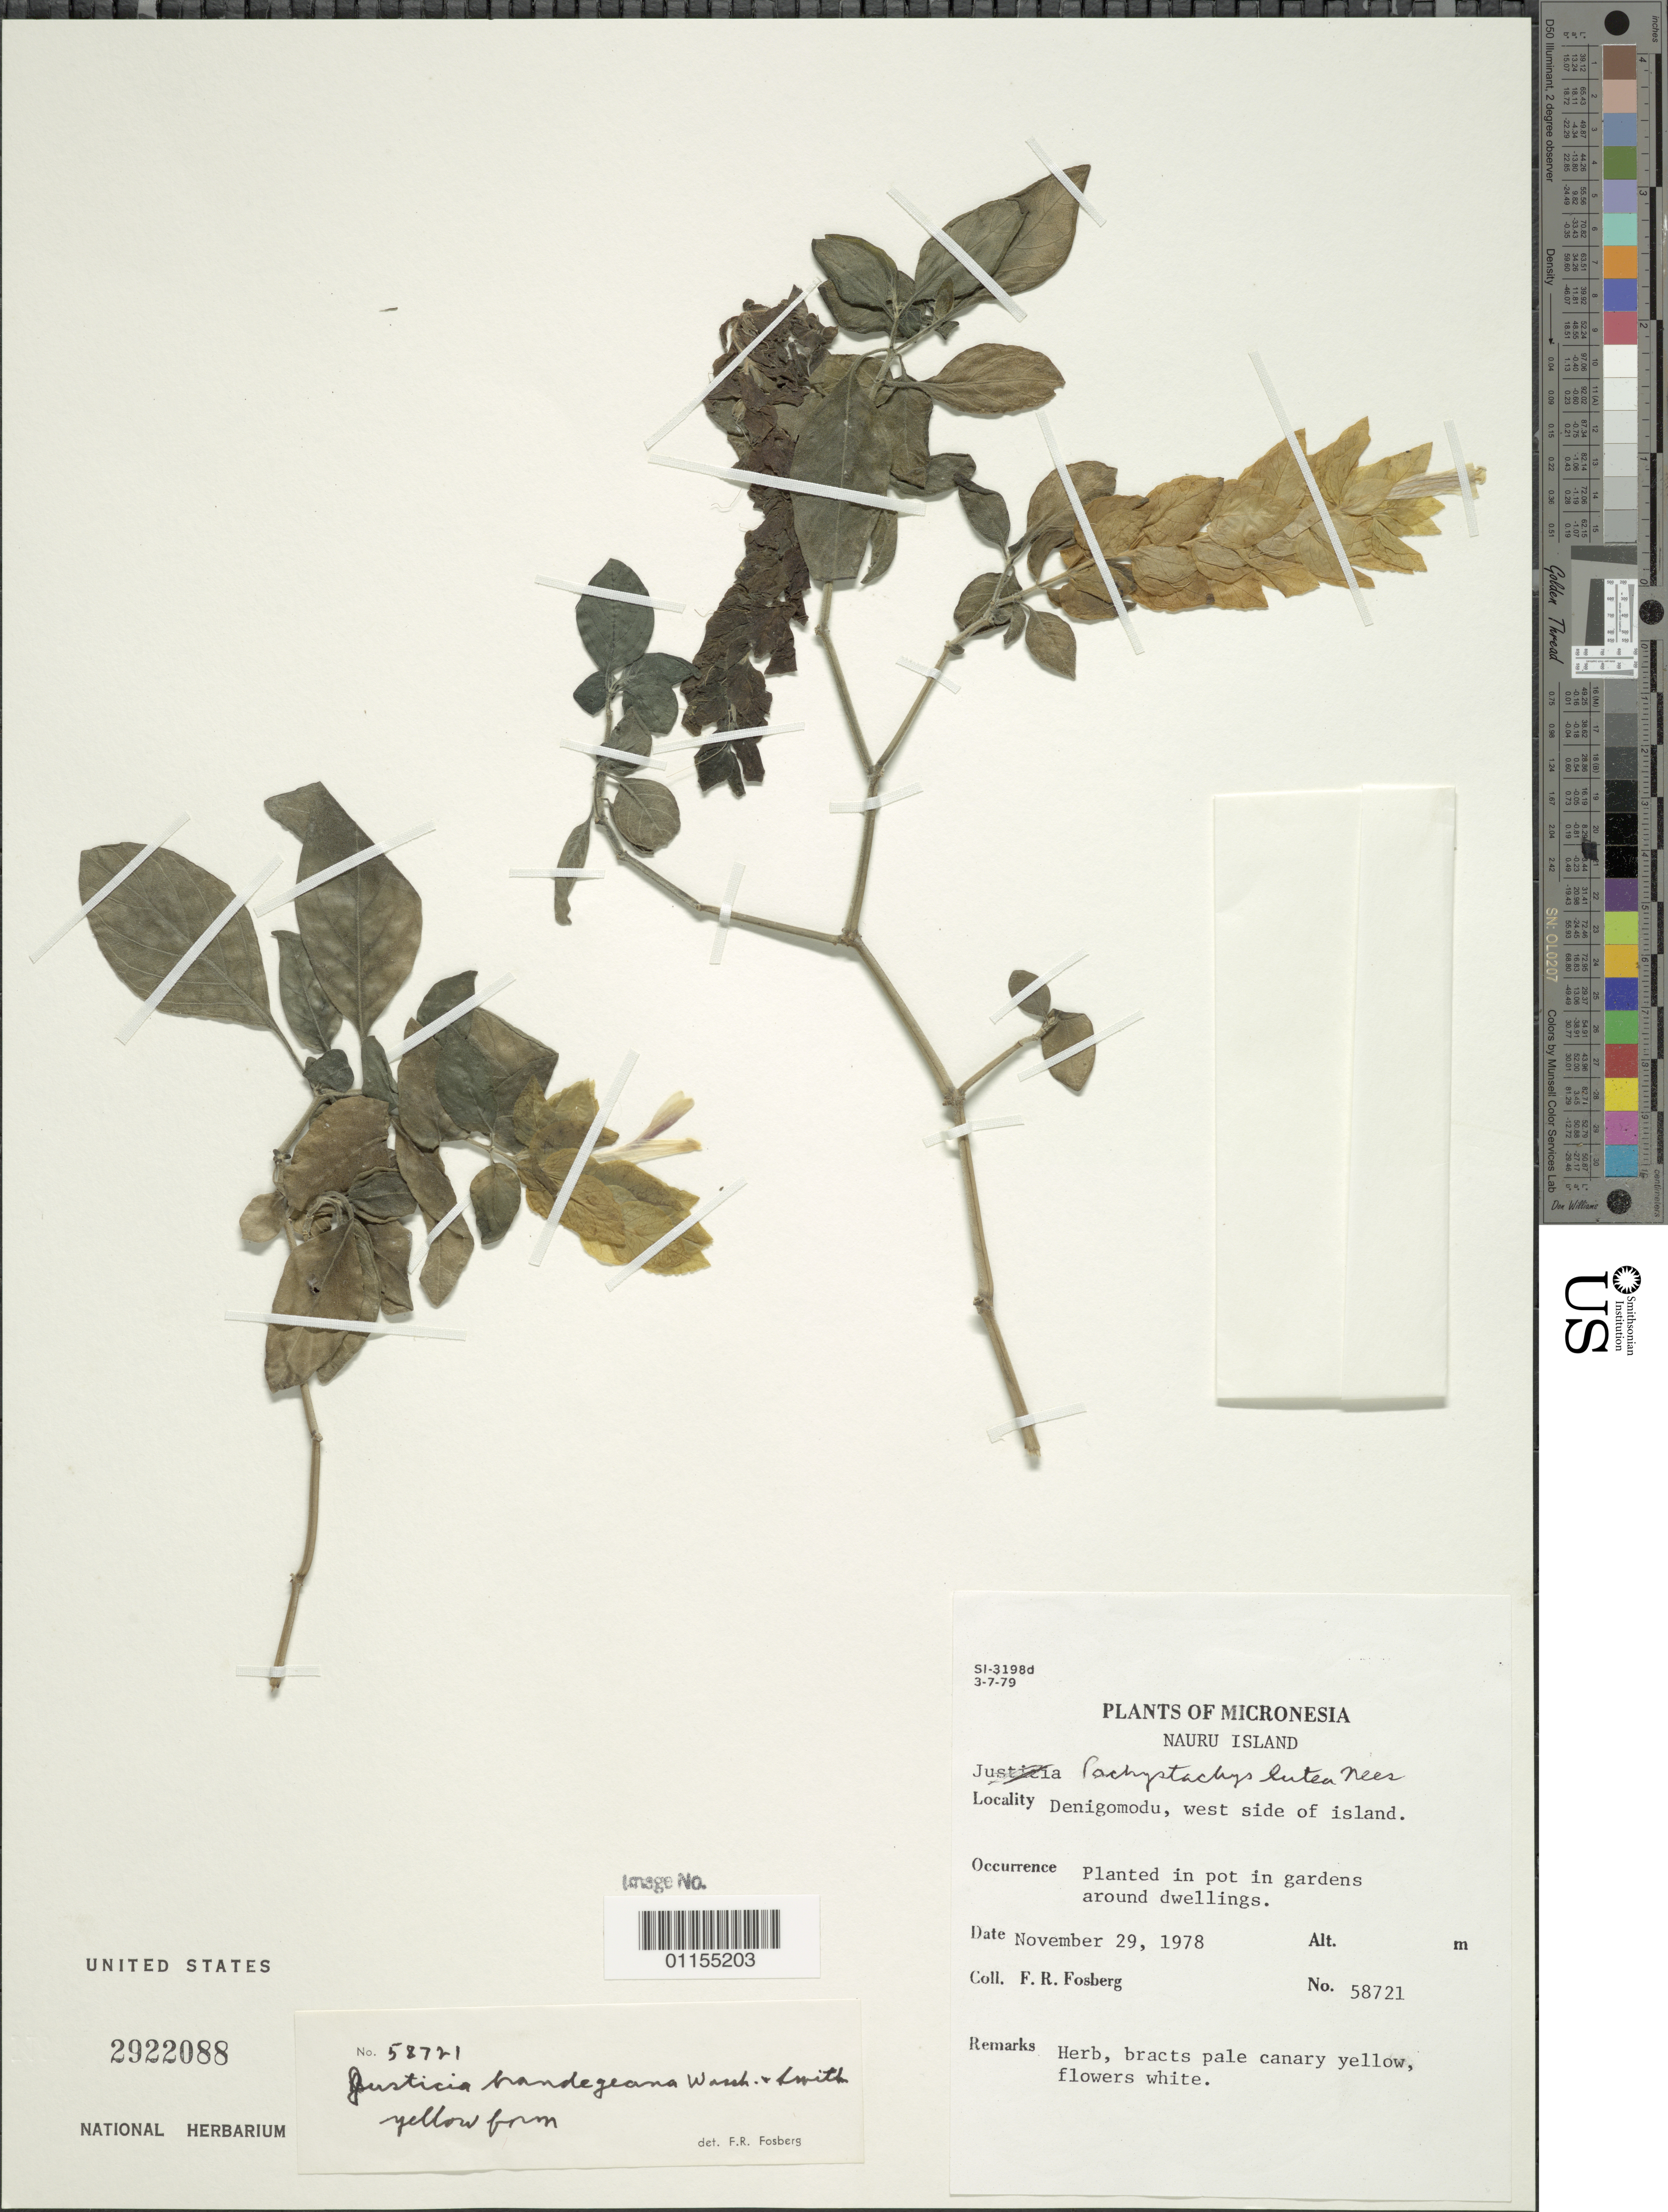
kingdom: Plantae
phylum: Tracheophyta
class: Magnoliopsida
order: Lamiales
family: Acanthaceae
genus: Justicia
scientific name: Justicia brandegeeana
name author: Wassh. & L.B. Sm.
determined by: Fosberg, F. R.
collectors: F. R. Fosberg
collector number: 58721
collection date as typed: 29 Nov 1978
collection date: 1978-11-29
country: Nauru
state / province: Denigomodu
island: Nauru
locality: Denigomodu, W side of island.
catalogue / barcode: US 2922088